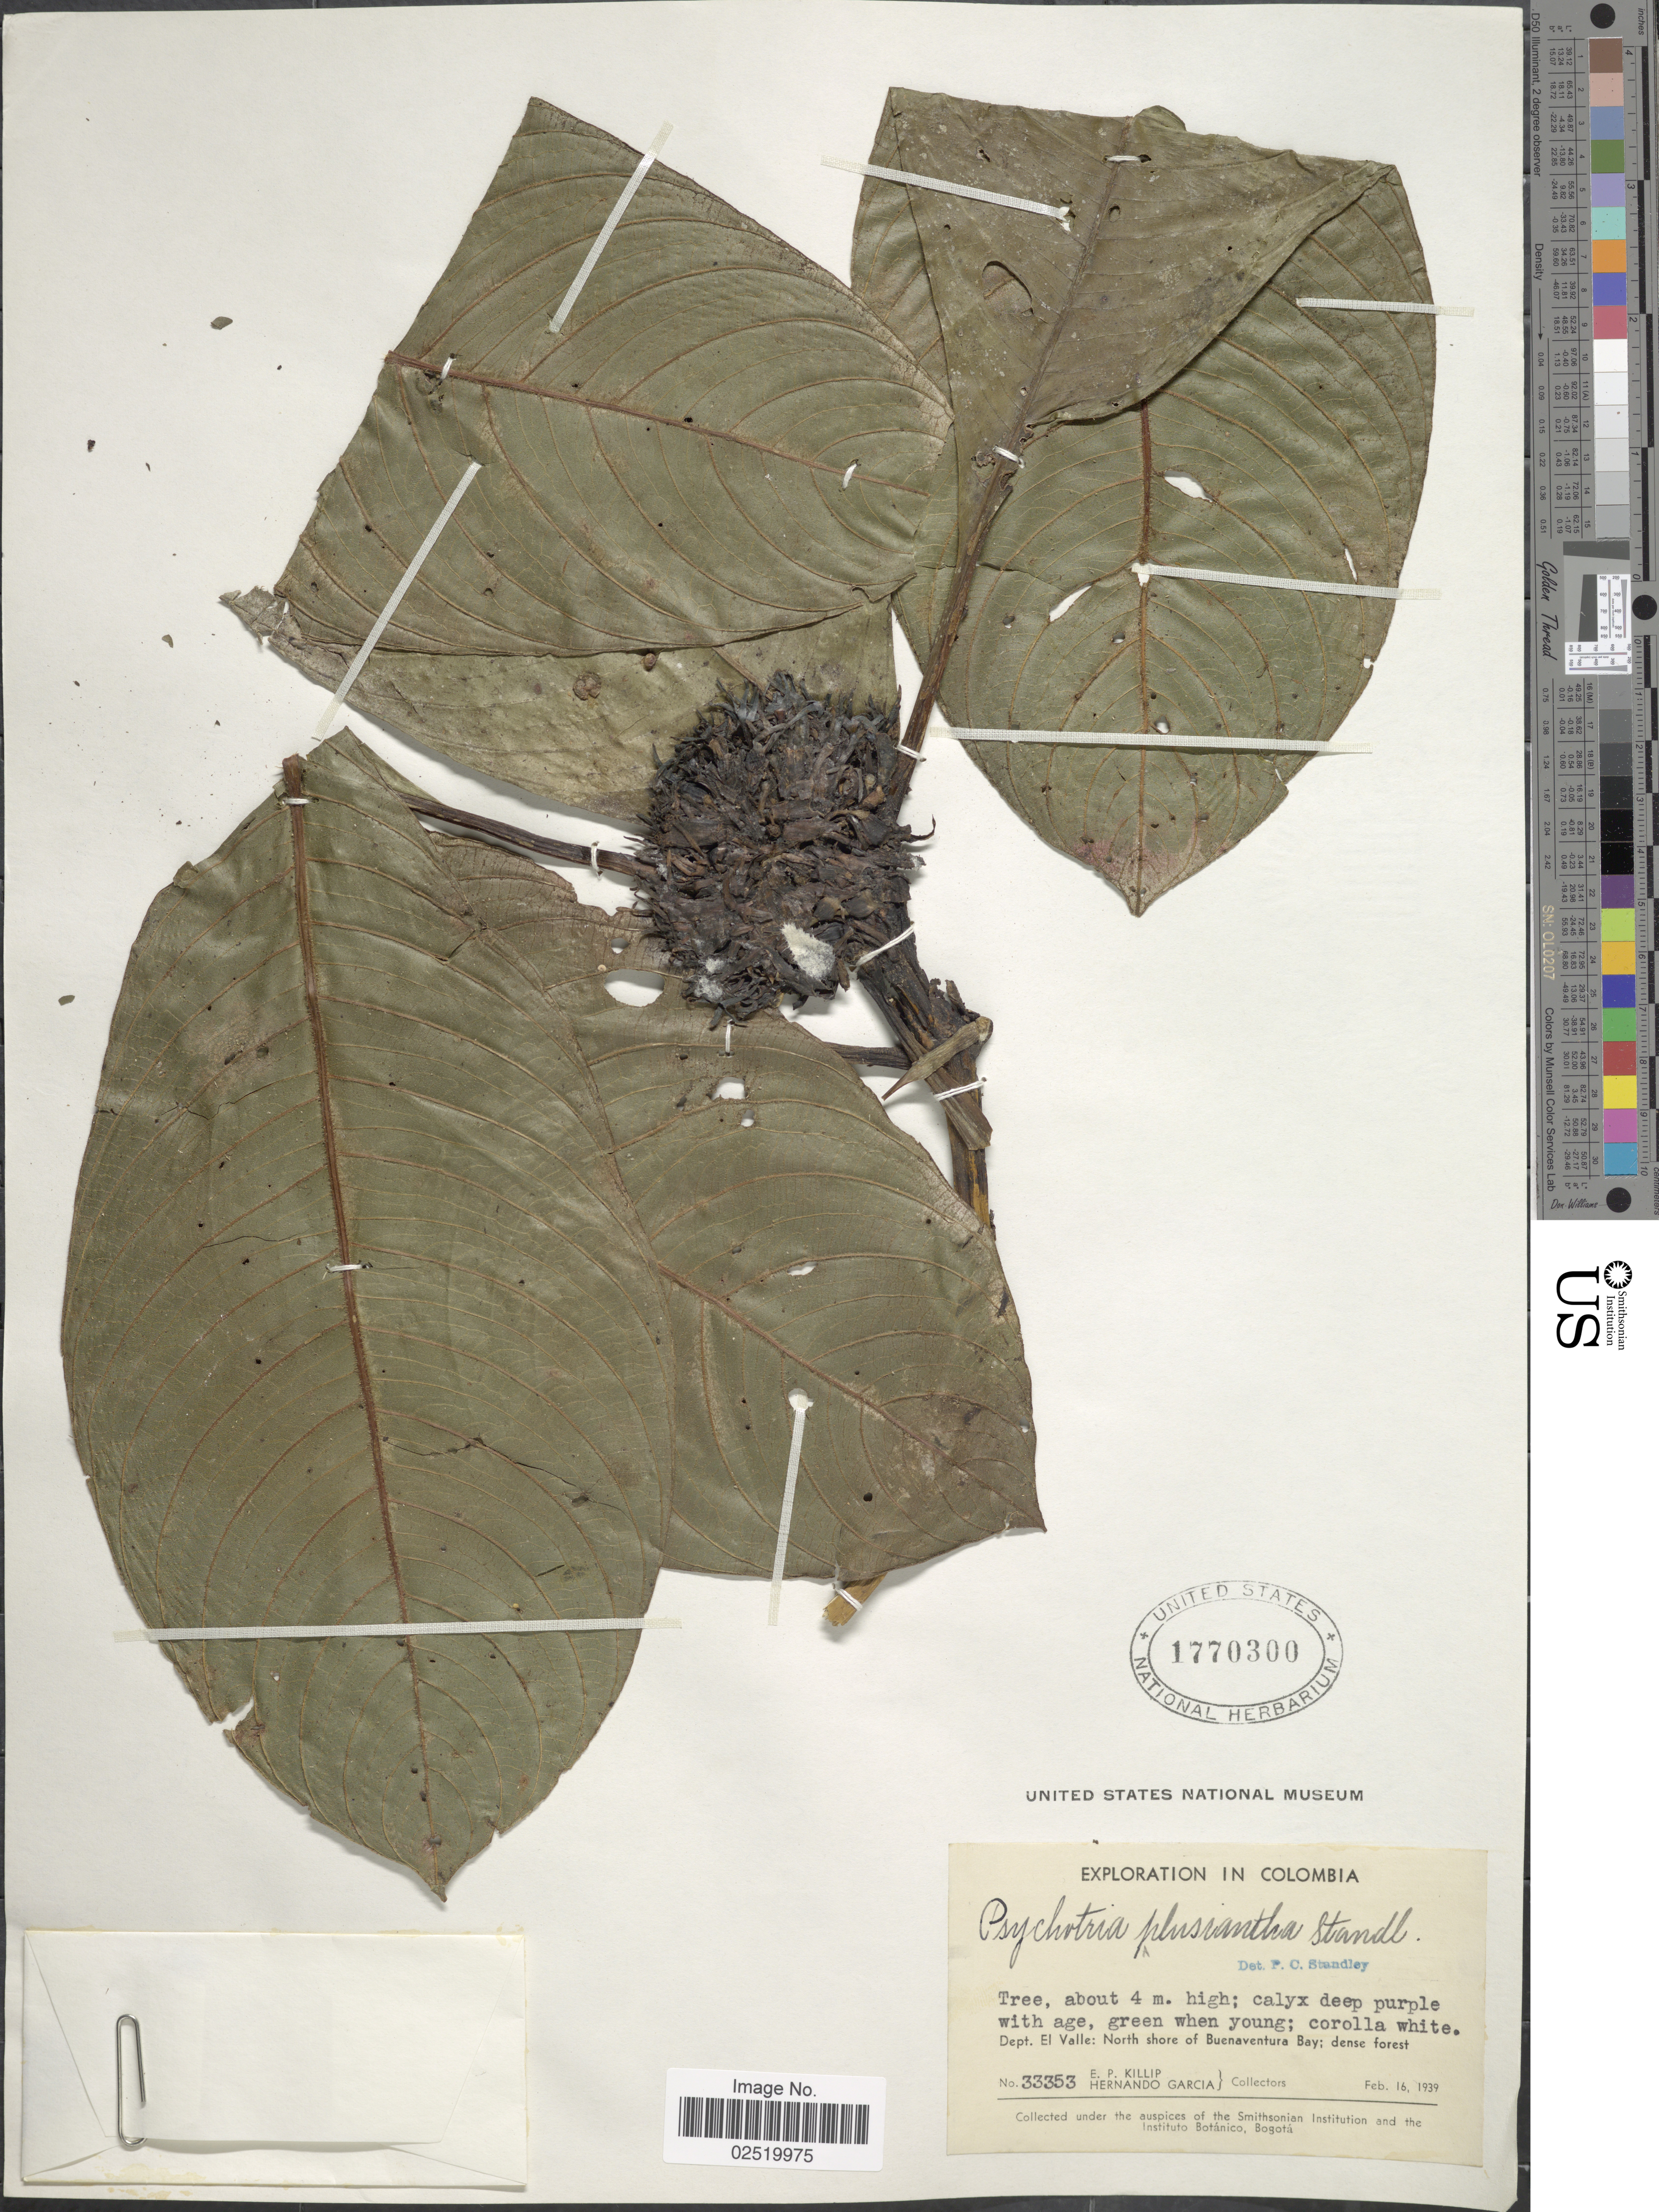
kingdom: Plantae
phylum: Tracheophyta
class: Magnoliopsida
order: Gentianales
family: Rubiaceae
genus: Psychotria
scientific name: Psychotria plusiantha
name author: Standl.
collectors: E. P. Killip & H. Garcia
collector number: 33353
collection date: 1939-01-16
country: Colombia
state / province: Valle del Cauca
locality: North shore of Buenaventura Bay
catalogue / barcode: US 1770300